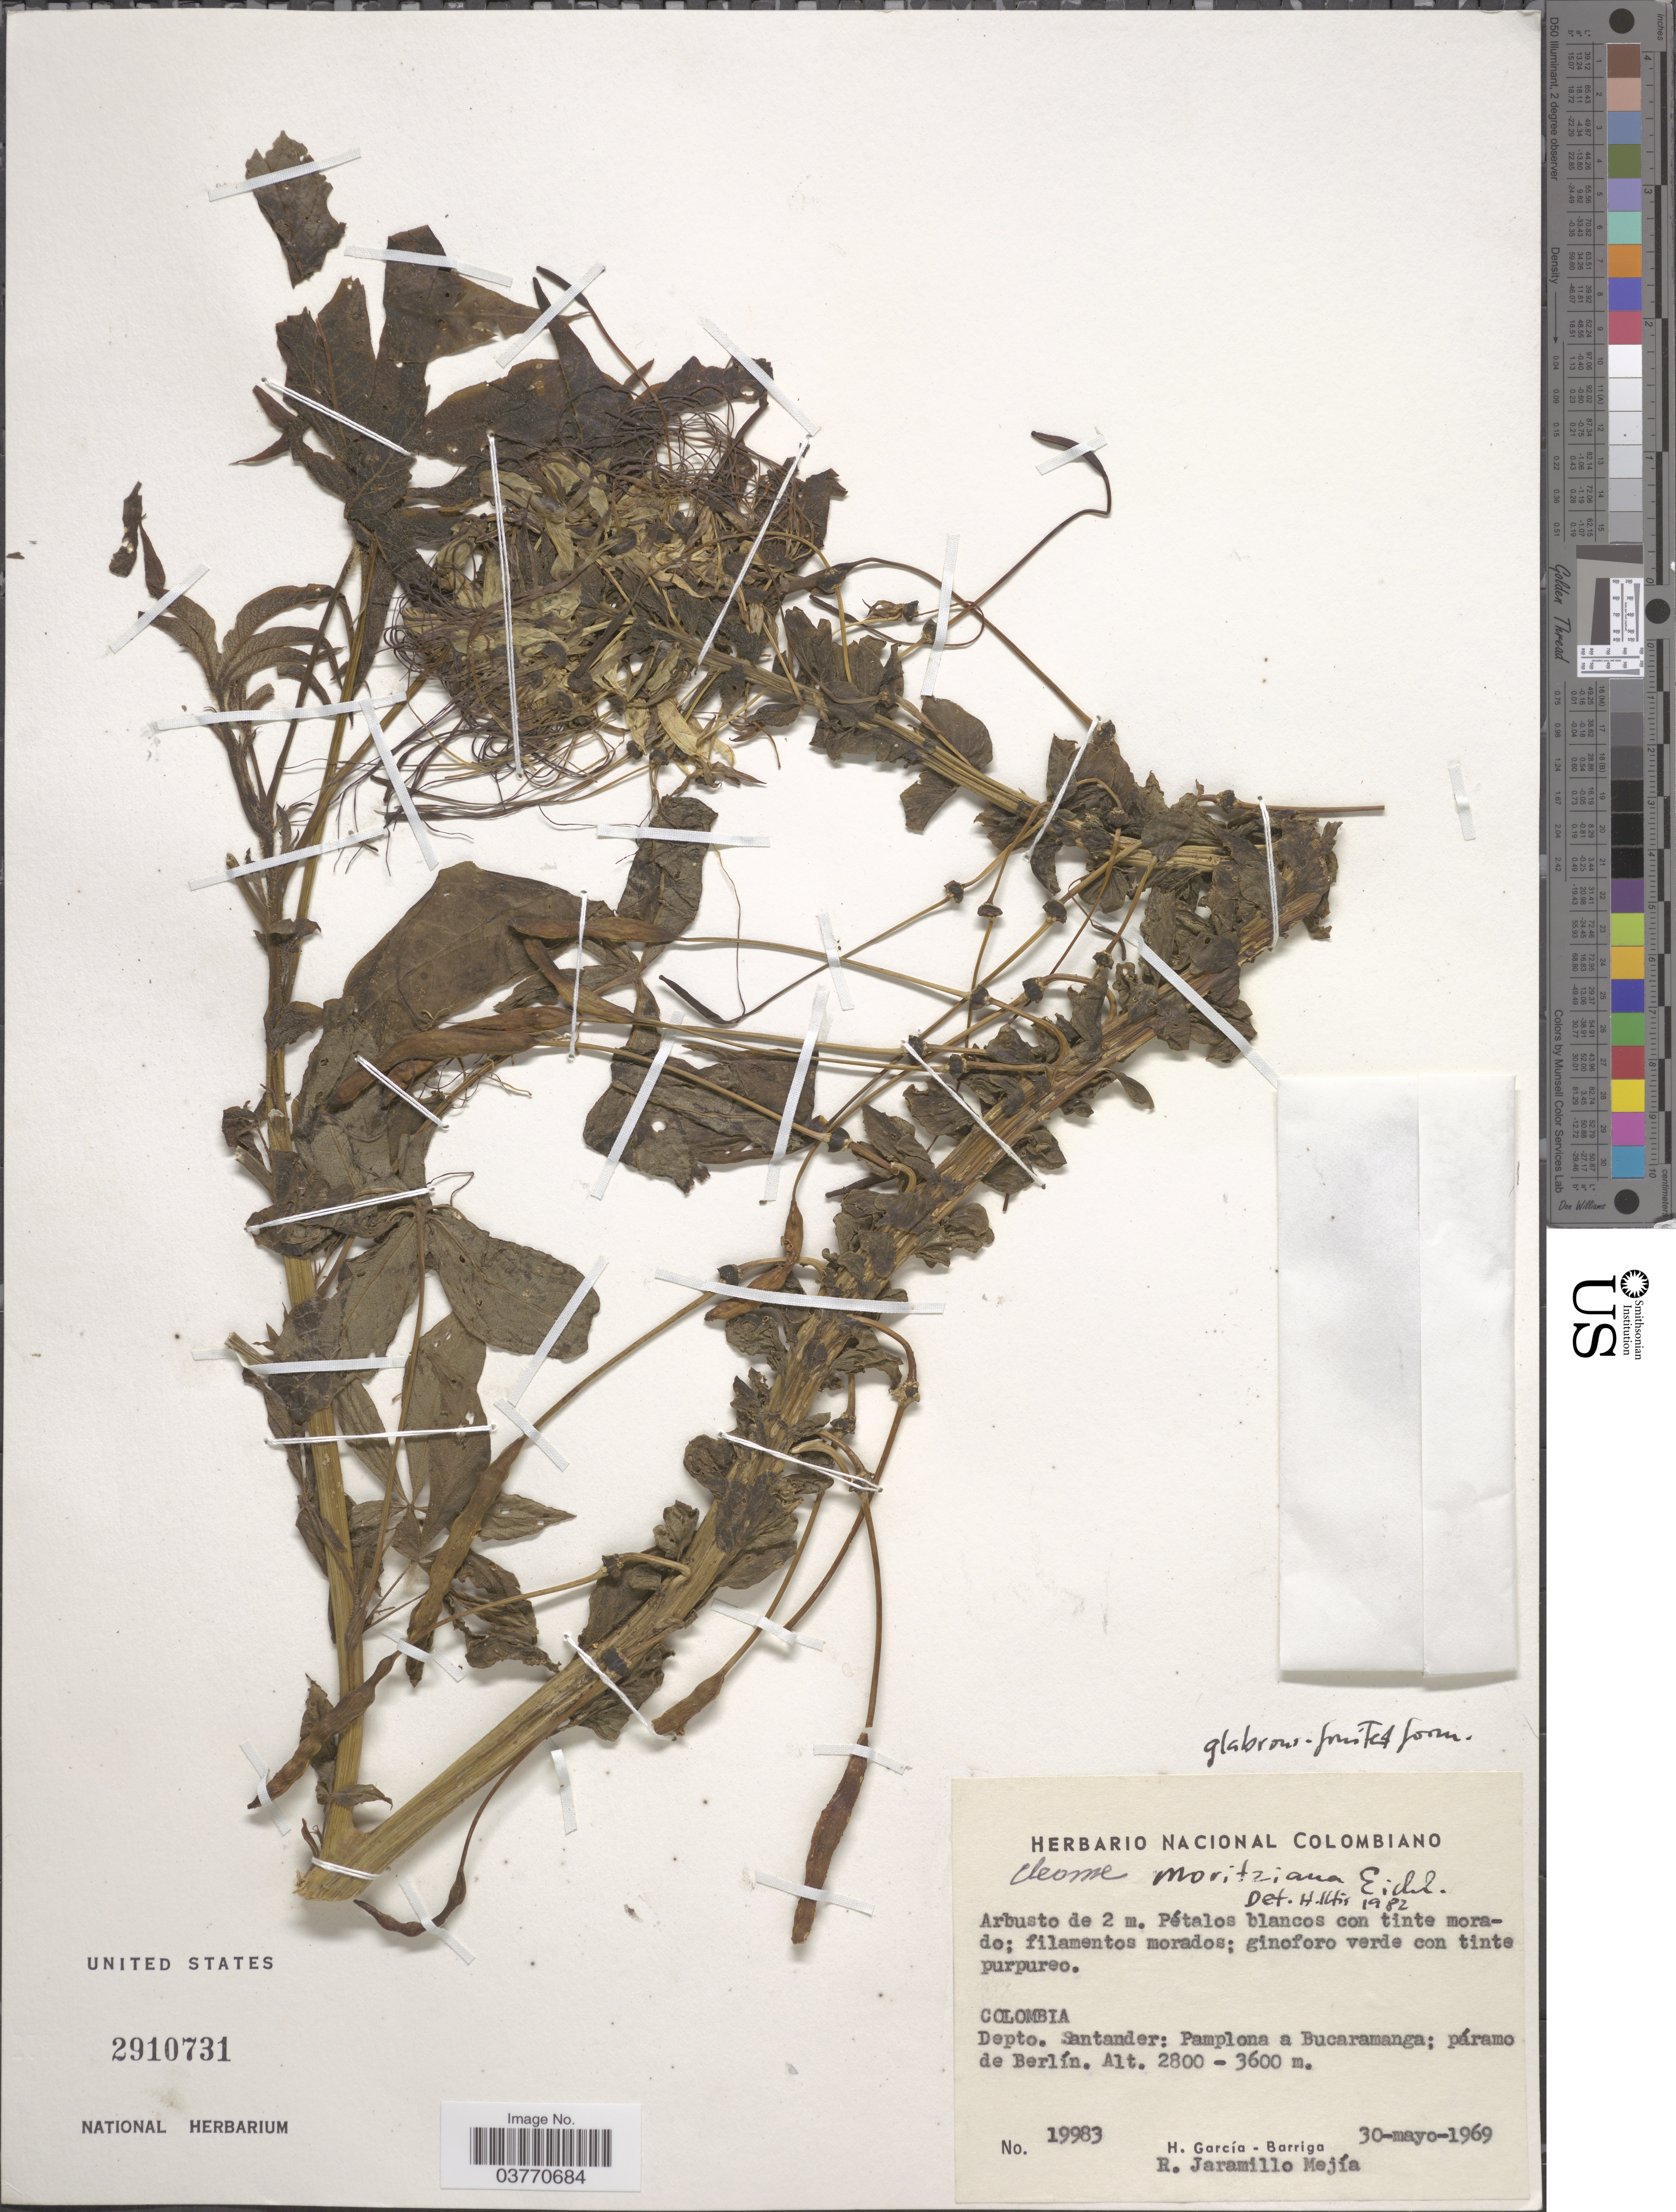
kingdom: Plantae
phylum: Tracheophyta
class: Magnoliopsida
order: Brassicales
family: Cleomaceae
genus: Andinocleome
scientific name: Andinocleome moritziana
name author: (Klotzsch ex Eichler) Iltis ex E.M. McGinty & Roalson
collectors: H. García Barriga & R. Jaramillo M.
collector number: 19983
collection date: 1969-05-30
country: Colombia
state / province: Santander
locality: Depto. Santander: Pamplona a Bucaramanga; páramo de Berlín.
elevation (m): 2800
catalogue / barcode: US 2910731